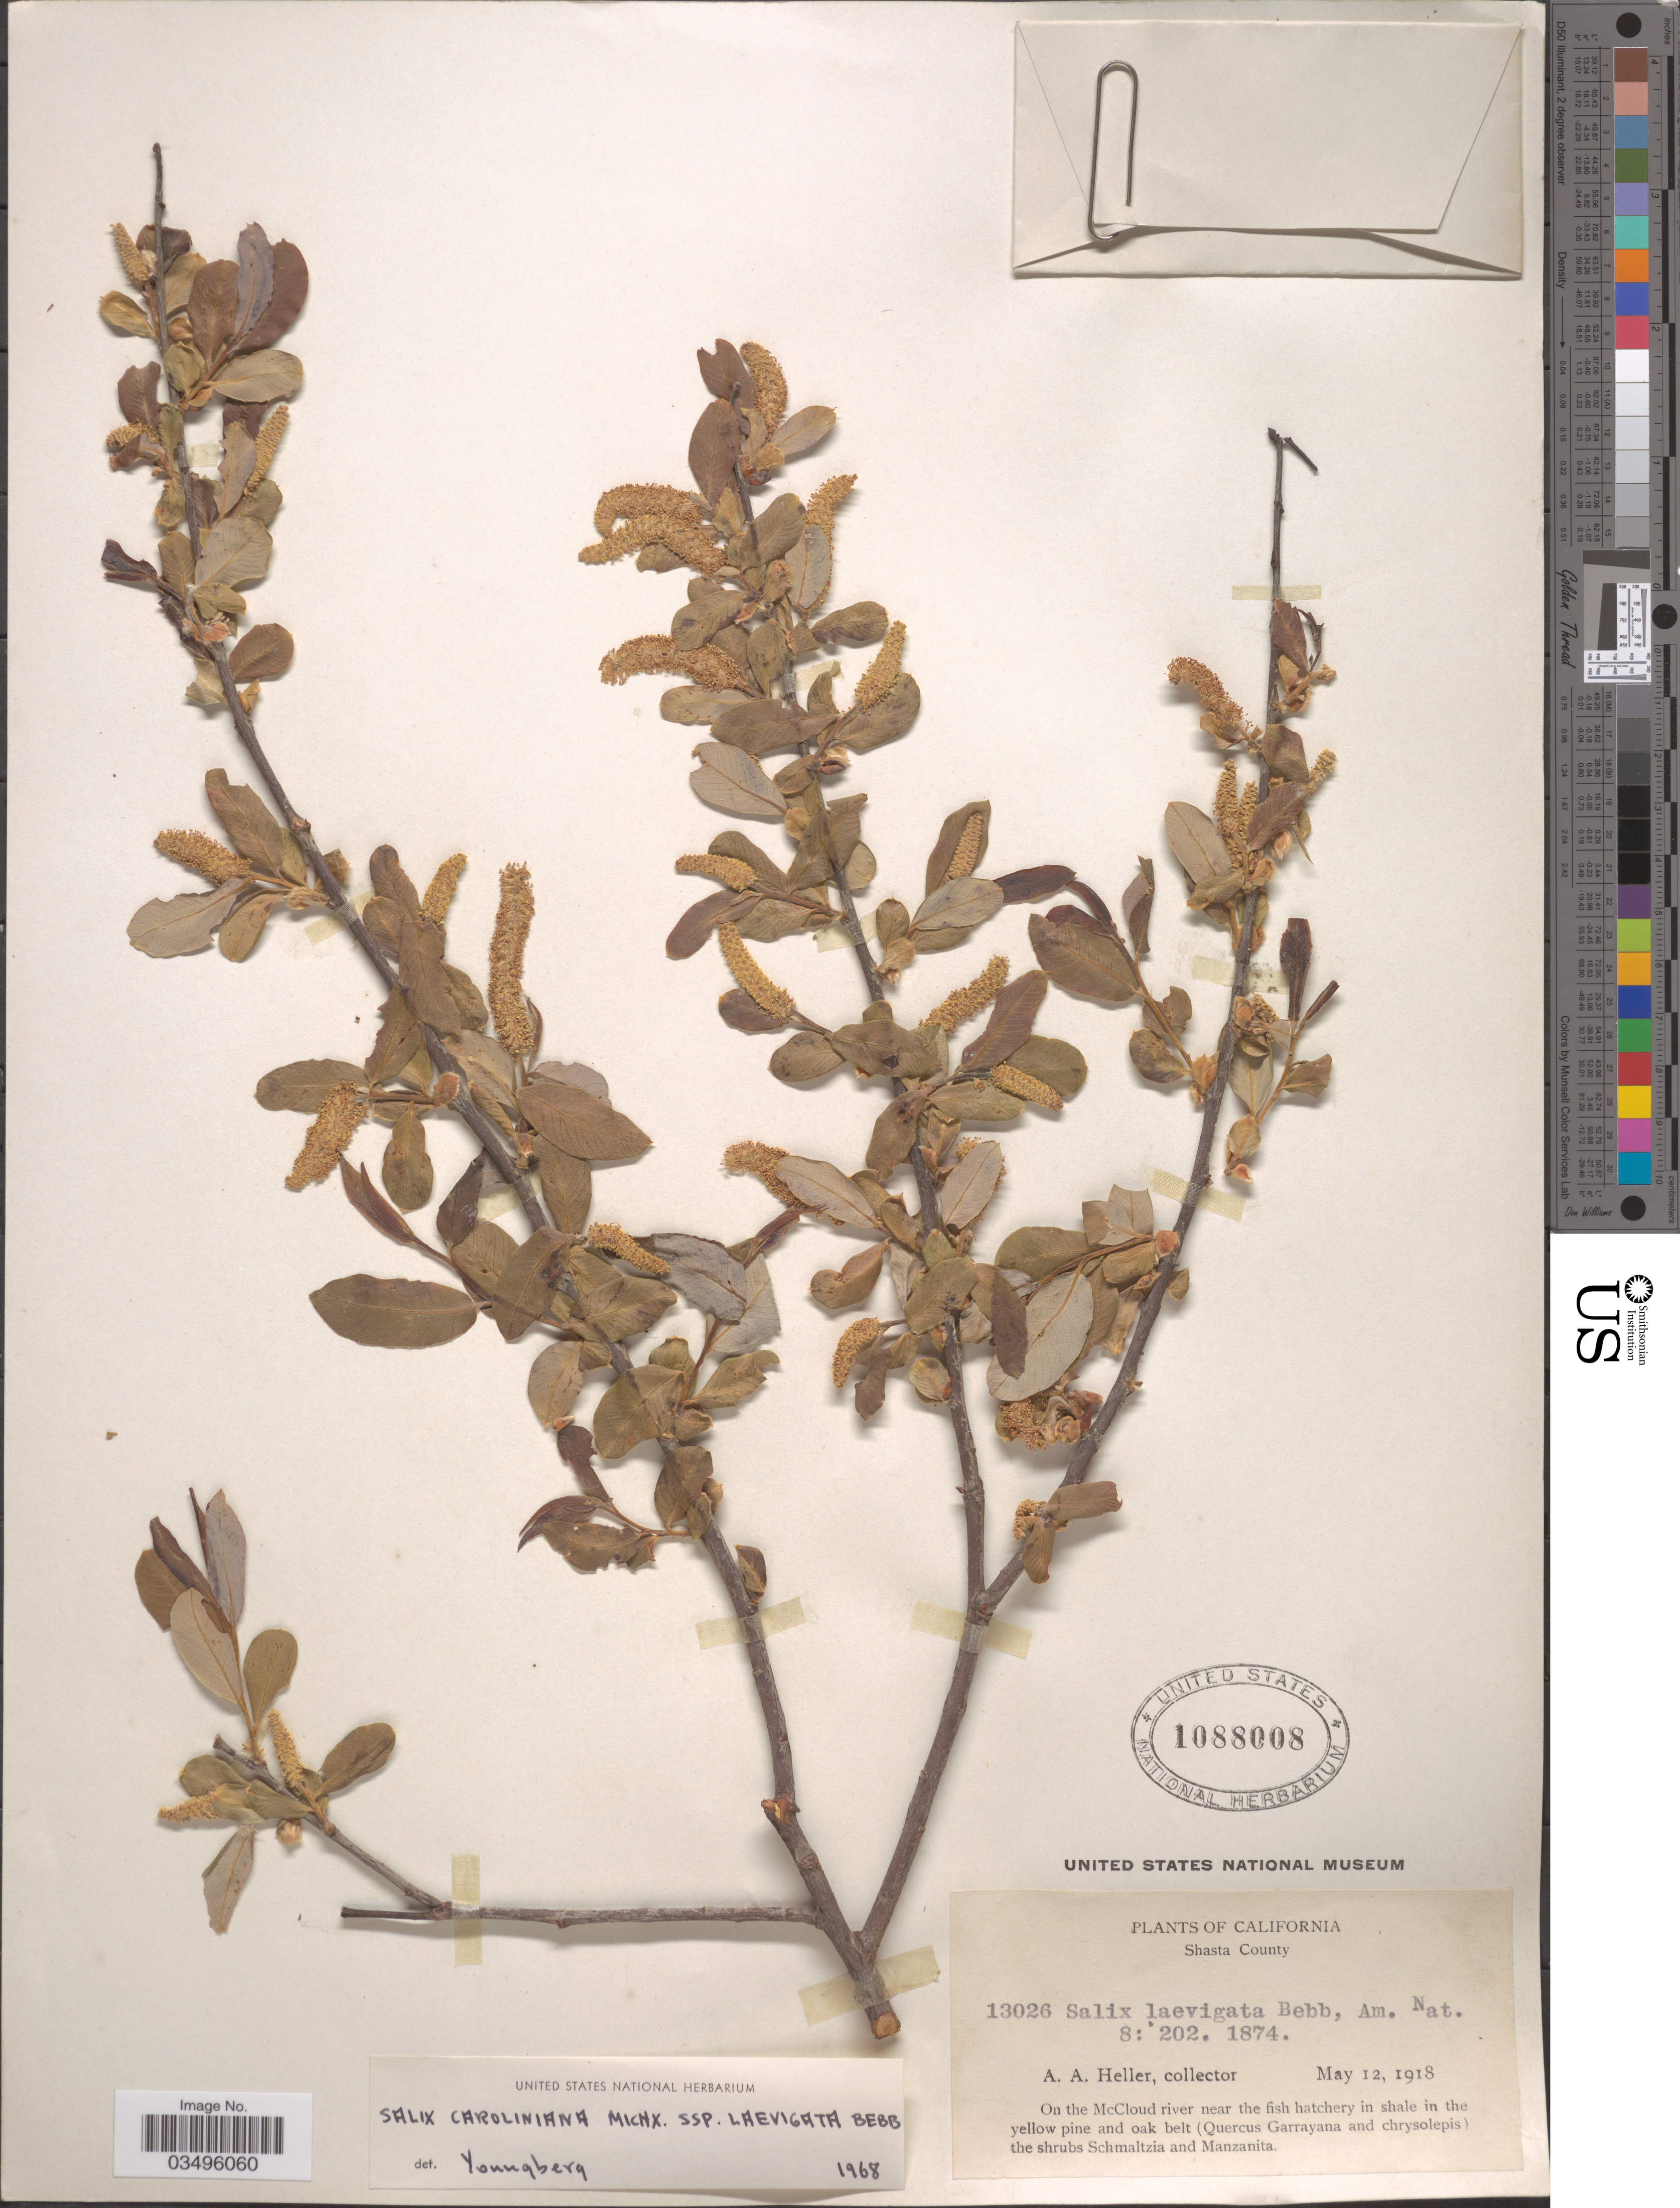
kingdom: Plantae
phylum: Tracheophyta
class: Magnoliopsida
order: Malpighiales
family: Salicaceae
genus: Salix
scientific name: Salix caroliniana subsp. laevigata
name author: Bebb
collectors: A. A. Heller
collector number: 13026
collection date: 1918-05-12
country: United States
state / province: California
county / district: Shasta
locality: Shasta County. On the McCloud river near the fish hatchery in shale in the yellow pine and oak belt.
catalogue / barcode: US 1088008